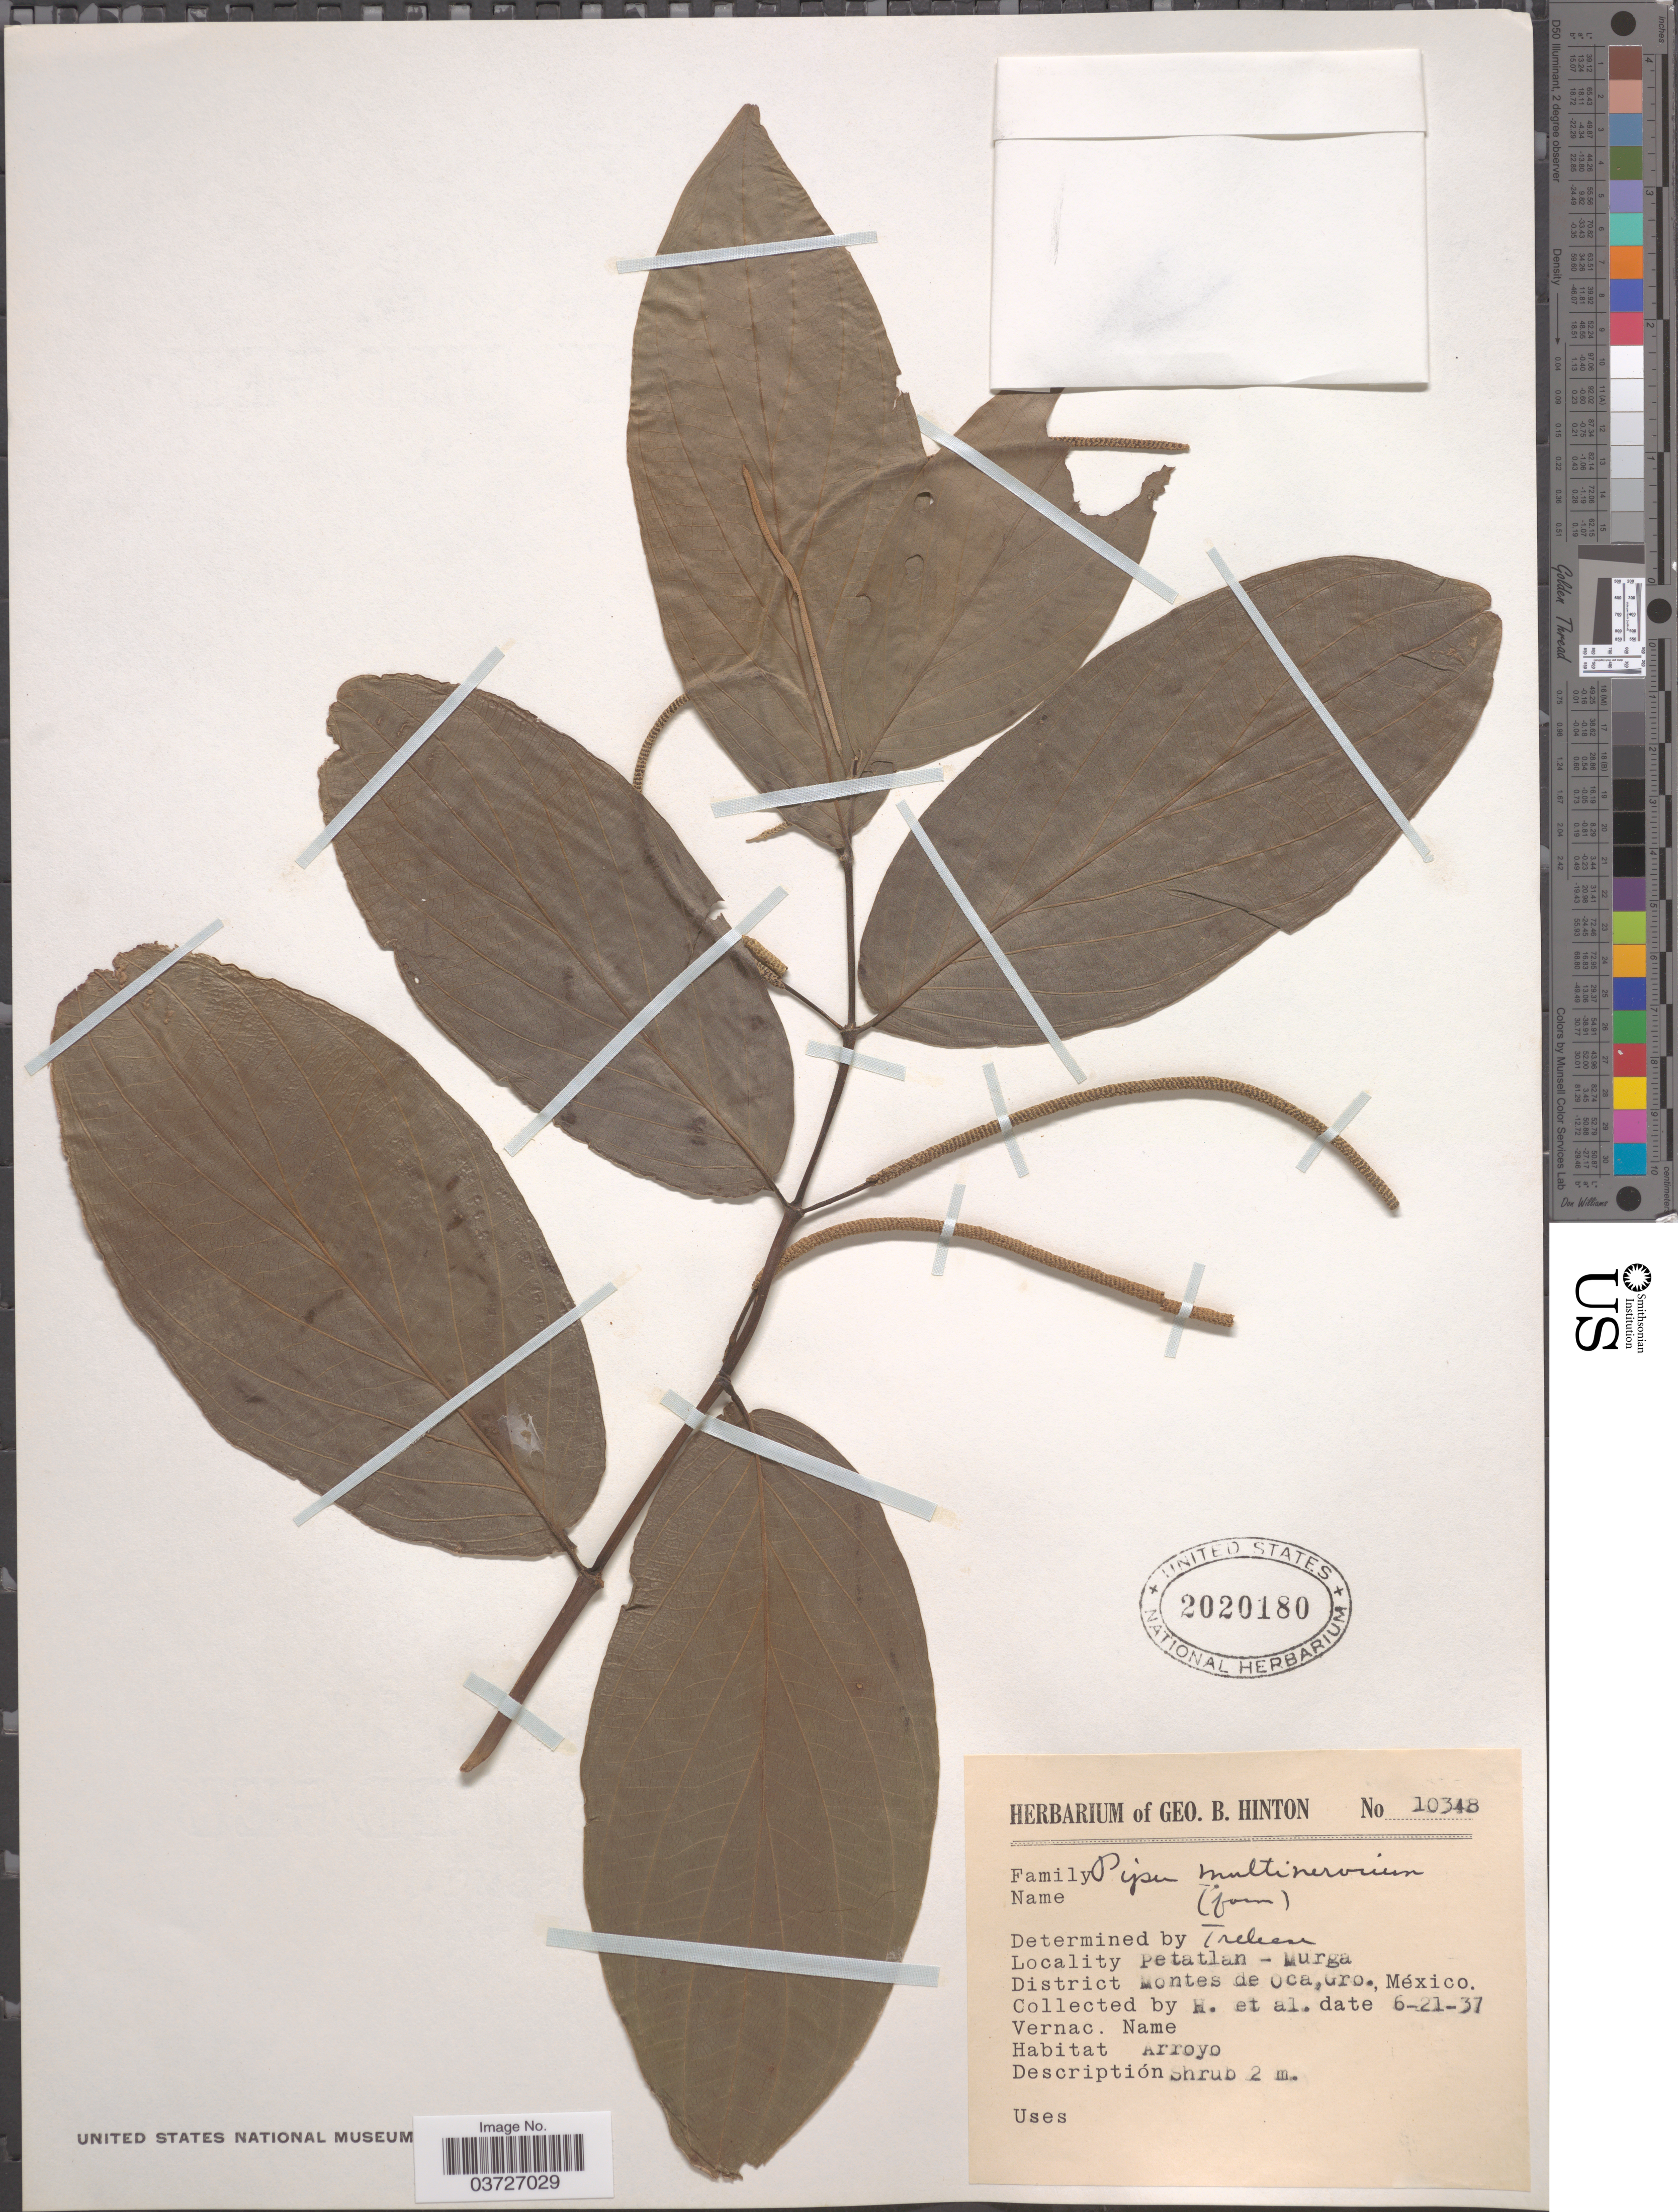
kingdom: Plantae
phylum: Tracheophyta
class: Magnoliopsida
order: Piperales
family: Piperaceae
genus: Piper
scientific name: Piper multinervium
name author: M. Martens & Galeotti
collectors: G. B. Hinton & et al.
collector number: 10348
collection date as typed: Transcribed d/m/y: 21/6/37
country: Mexico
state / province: Guerrero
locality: Petatlan-Murga. District Montes de Oca.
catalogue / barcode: US 2020180